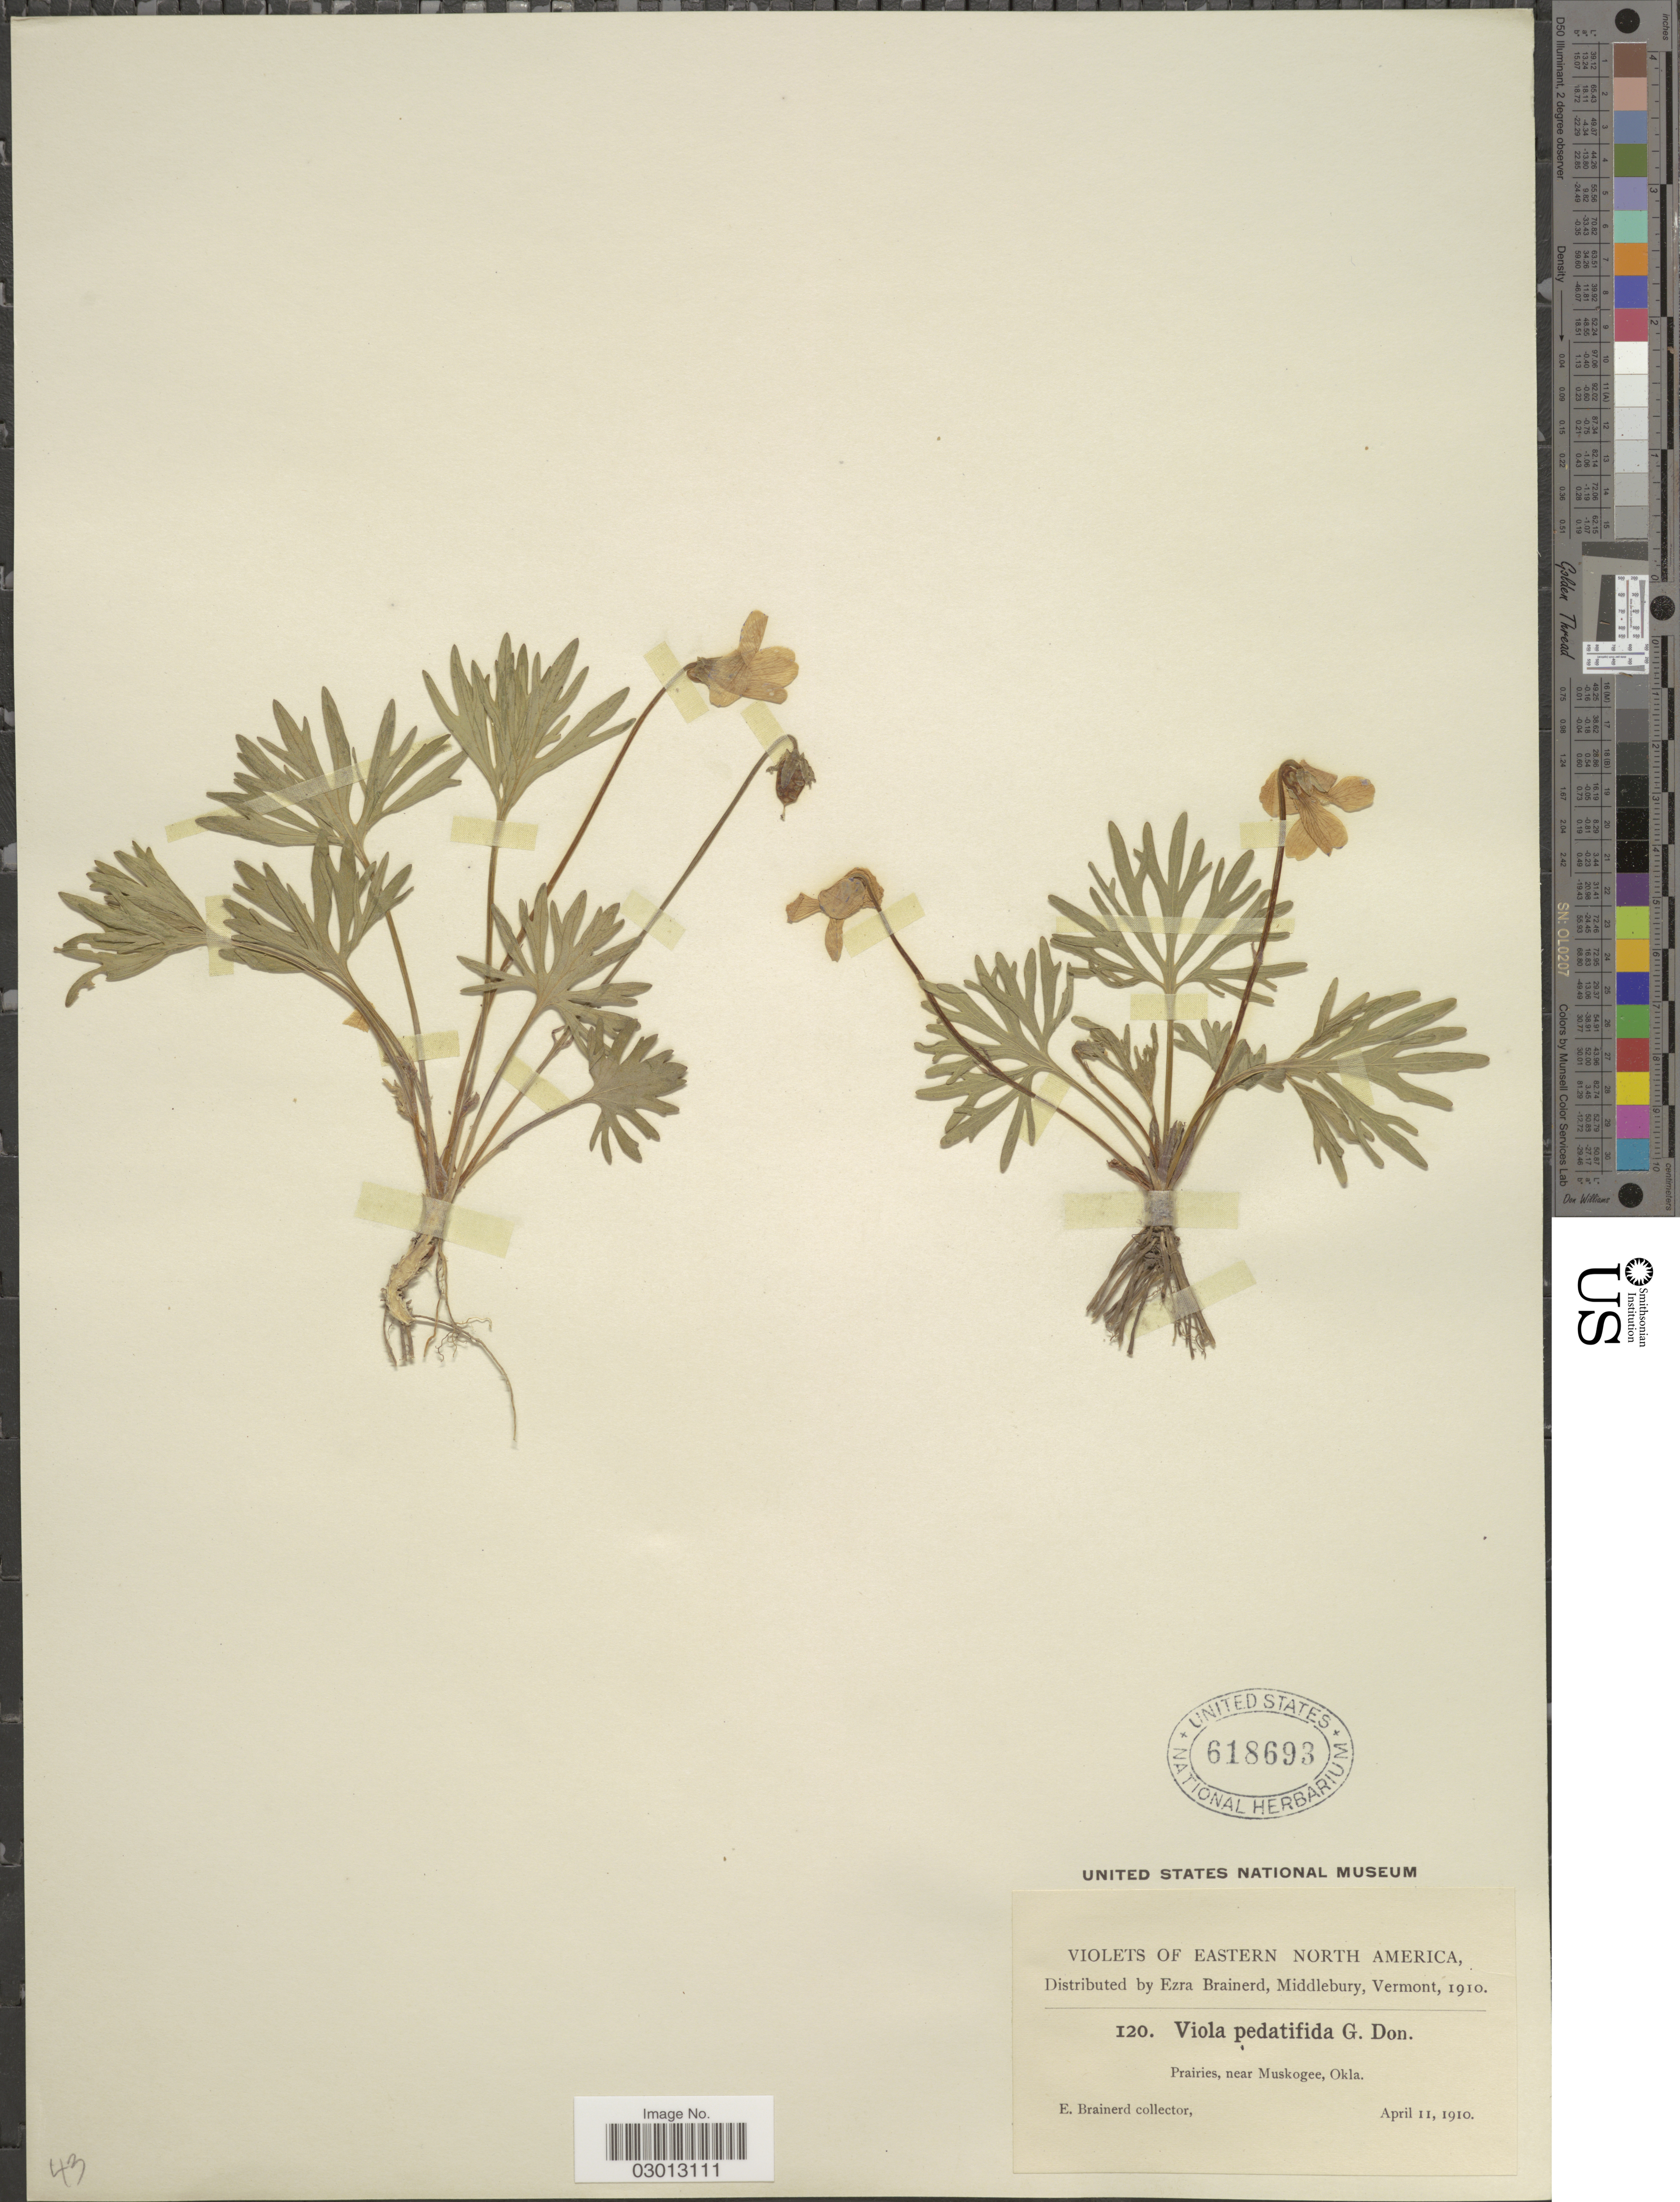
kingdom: Plantae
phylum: Tracheophyta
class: Magnoliopsida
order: Malpighiales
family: Violaceae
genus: Viola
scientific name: Viola pedatifida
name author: G. Don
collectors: E. Brainerd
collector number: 120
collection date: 1910-04-11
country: United States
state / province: Oklahoma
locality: Eastern North America. Prairies, near Muskogee, Okla.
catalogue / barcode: US 618693